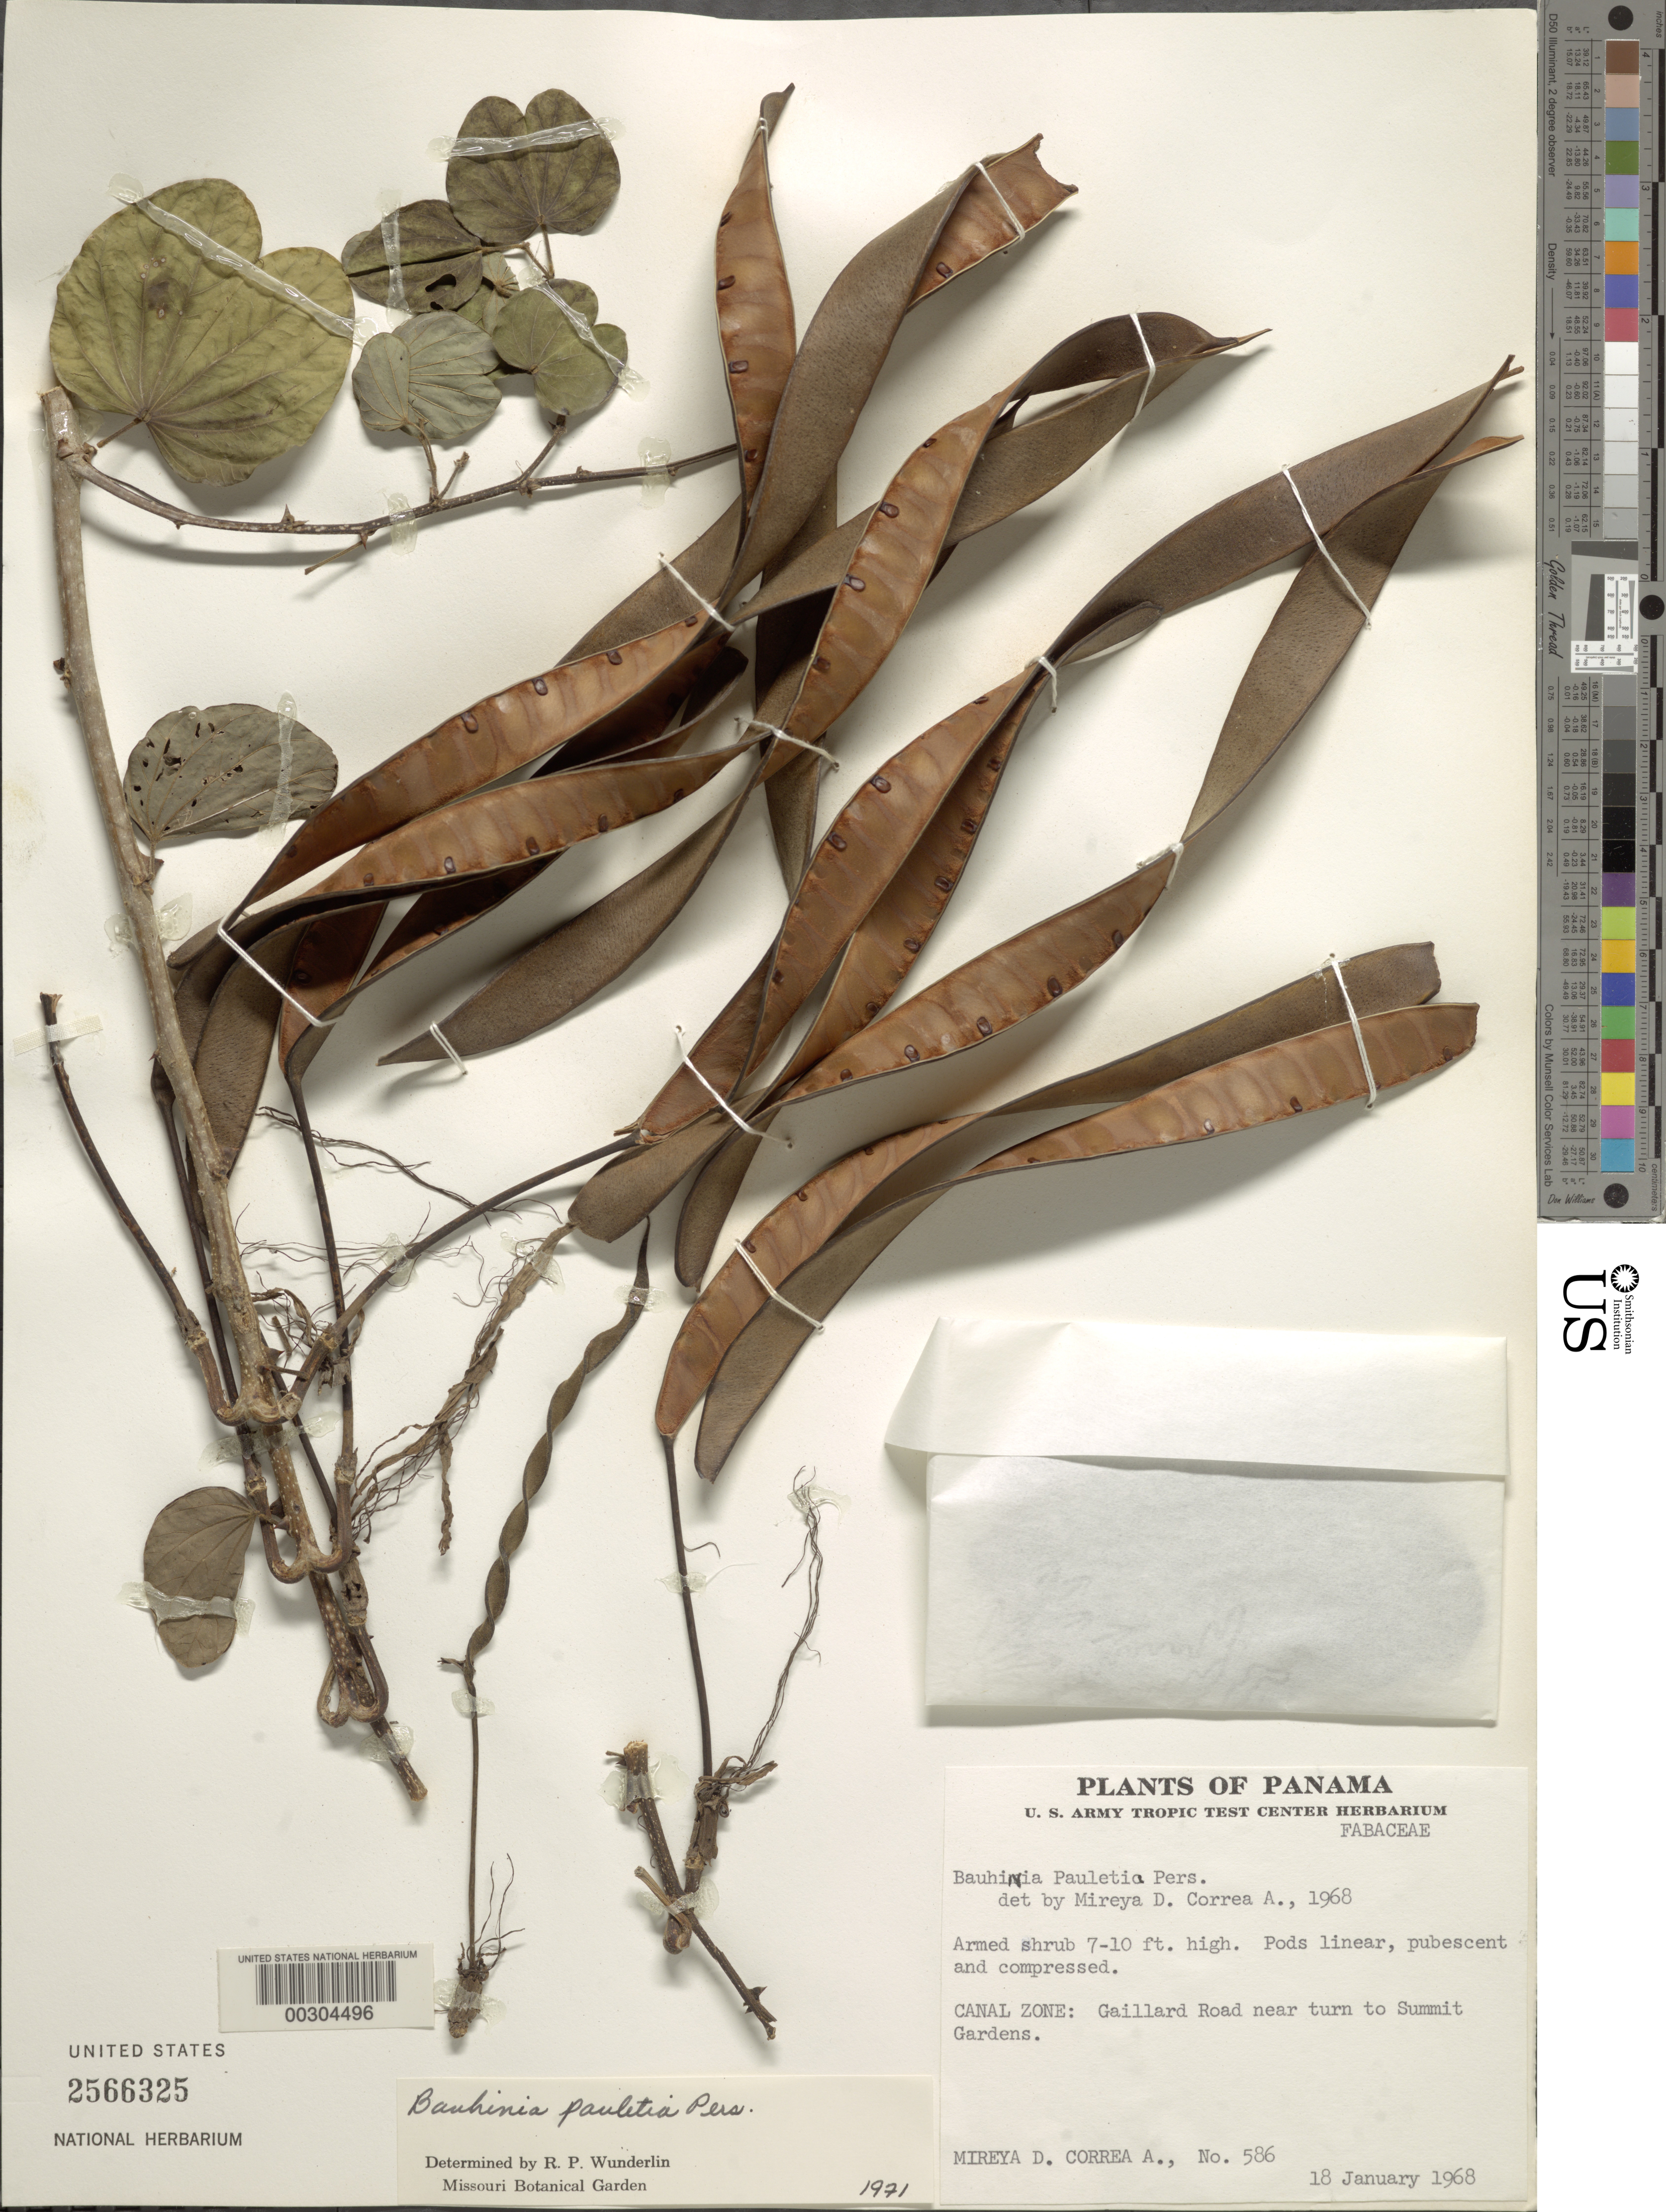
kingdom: Plantae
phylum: Tracheophyta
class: Magnoliopsida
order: Fabales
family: Fabaceae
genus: Bauhinia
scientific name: Bauhinia pauletia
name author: Pers.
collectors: M. D. Corrêa-A.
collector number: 586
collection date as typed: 18 Jan 1968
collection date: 1968-01-18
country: Panama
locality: Gaillard road near turn to summit Gardens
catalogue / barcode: US 2566325